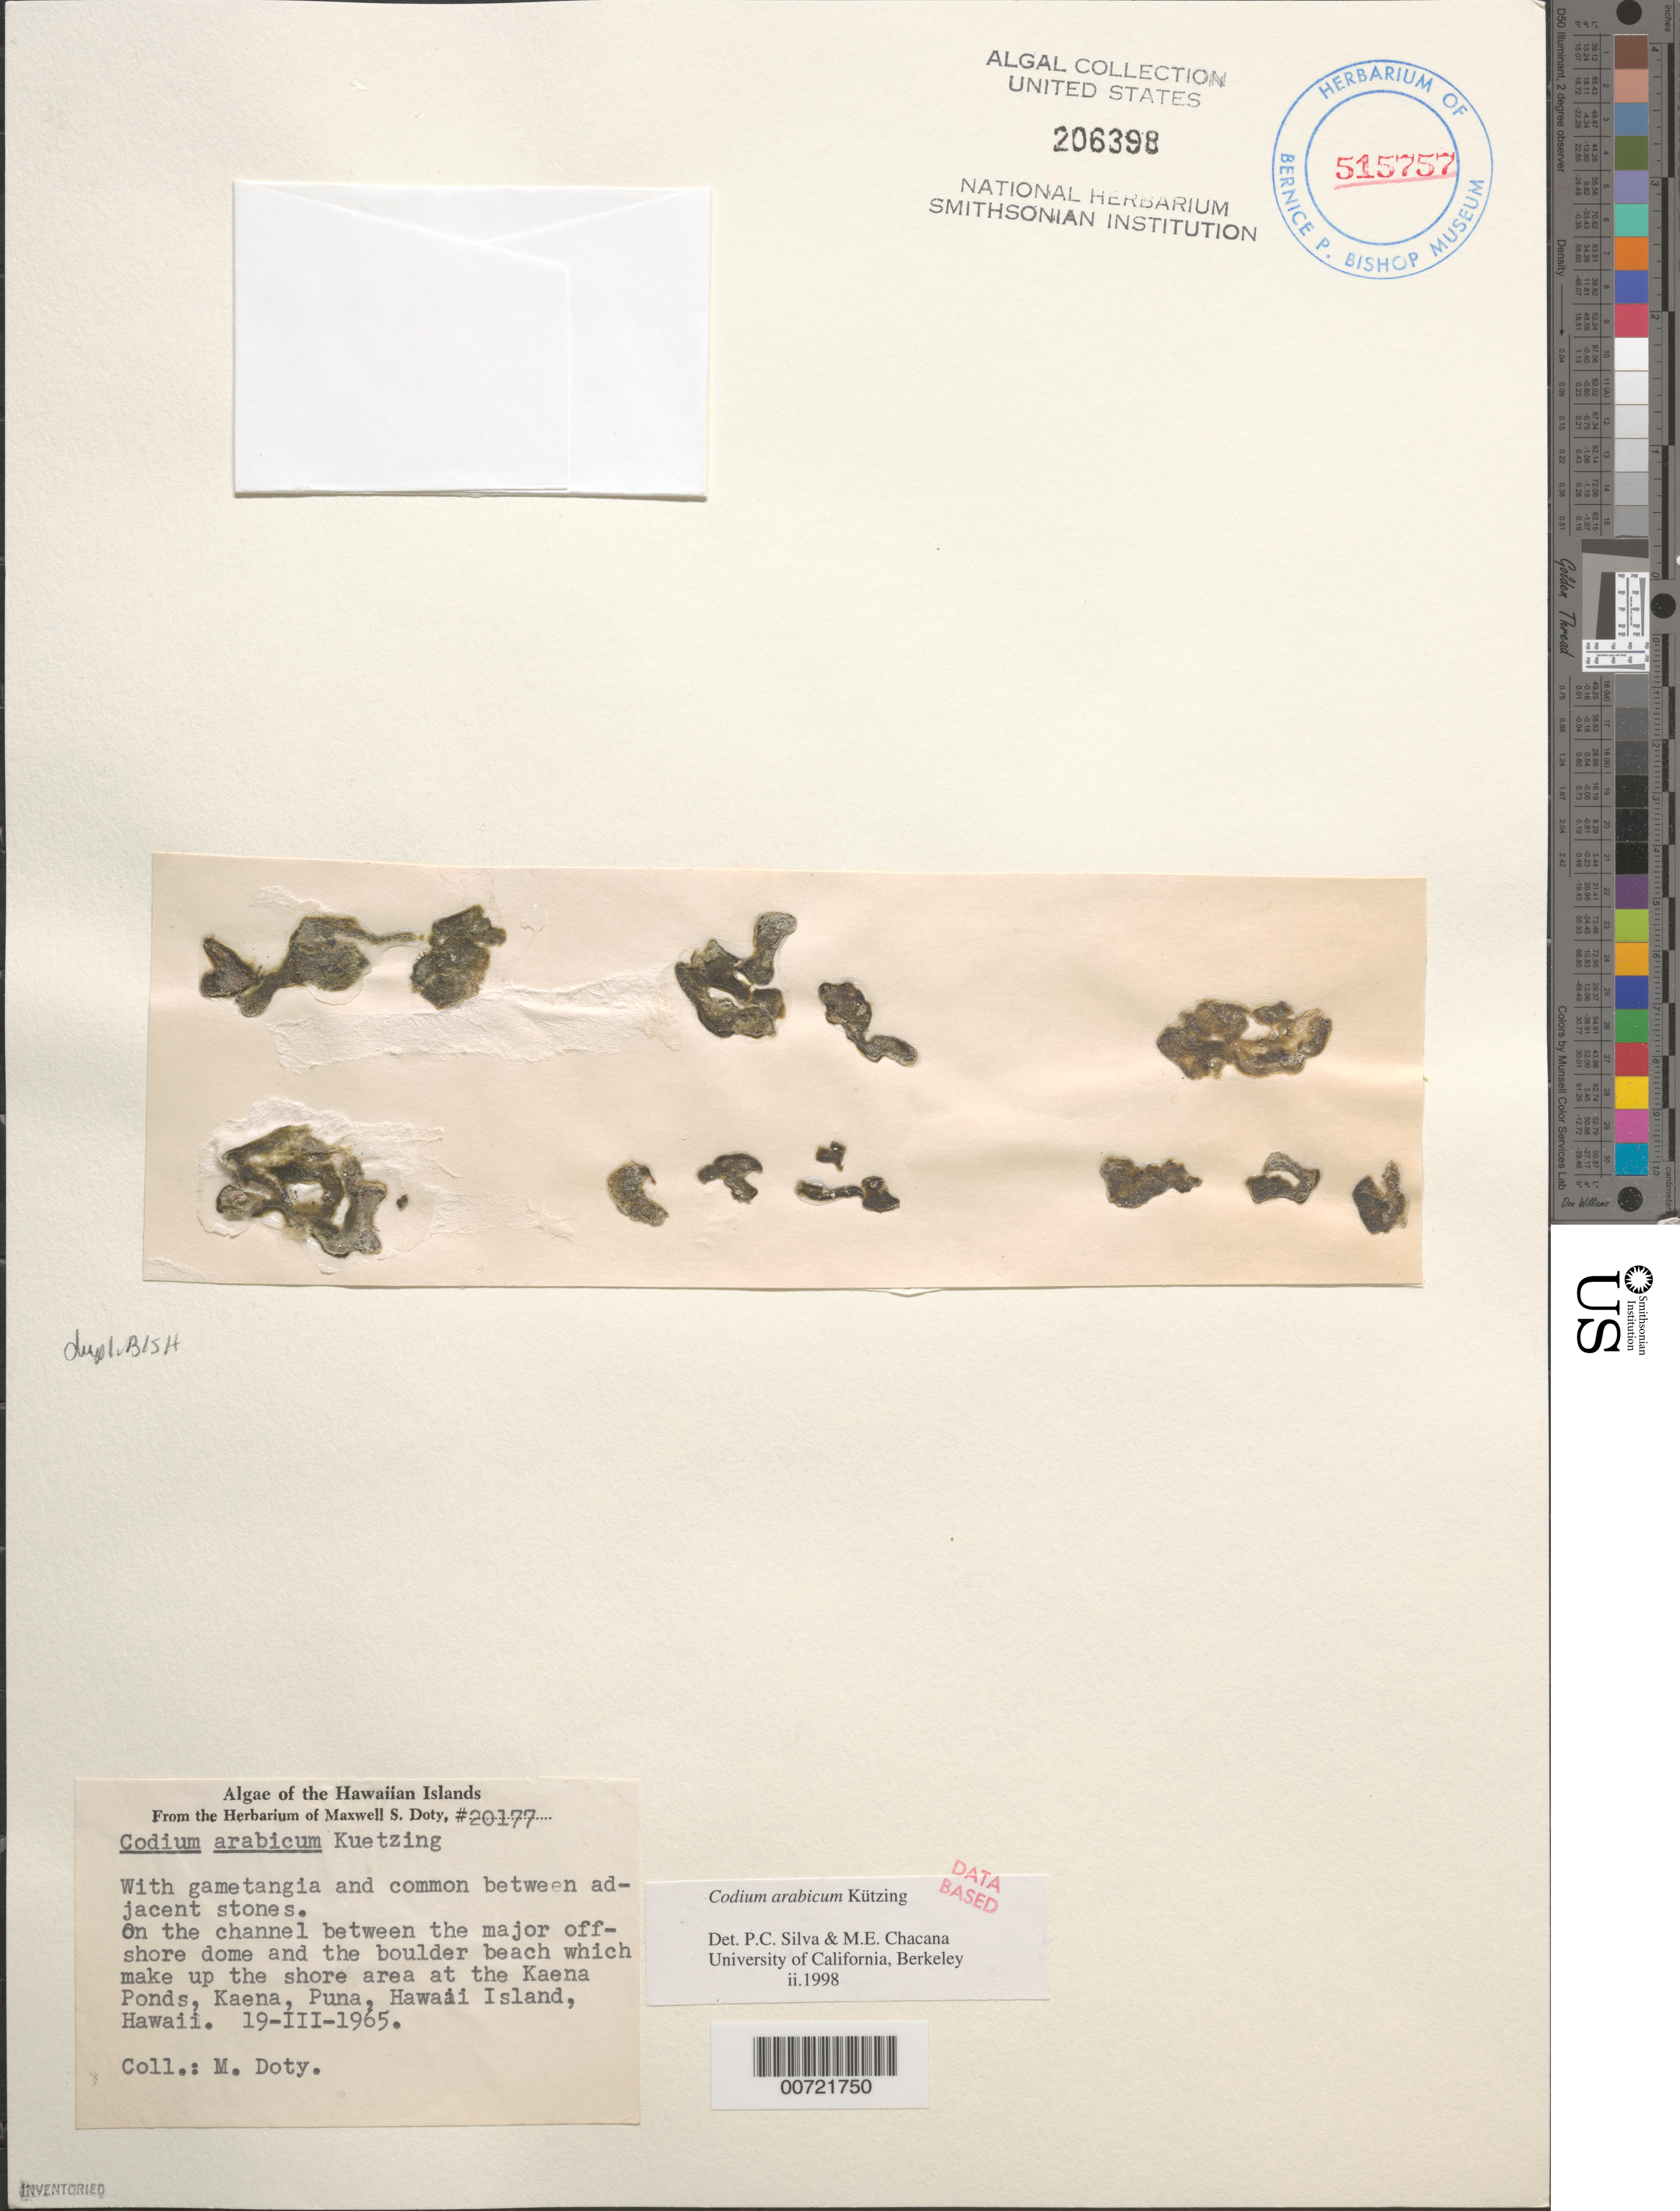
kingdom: Plantae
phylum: Chlorophyta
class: Ulvophyceae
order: Bryopsidales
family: Codiaceae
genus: Codium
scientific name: Codium arabicum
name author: Kütz.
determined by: Pedroche, F. F.; Silva, P. C.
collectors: M. S. Doty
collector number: MSD 20177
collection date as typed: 19 Mar 1965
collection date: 1965-03-19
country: United States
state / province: Hawaii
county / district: Hawaii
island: Hawaii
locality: Kaena Ponds, Kaena, Puna District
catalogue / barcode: US 206398